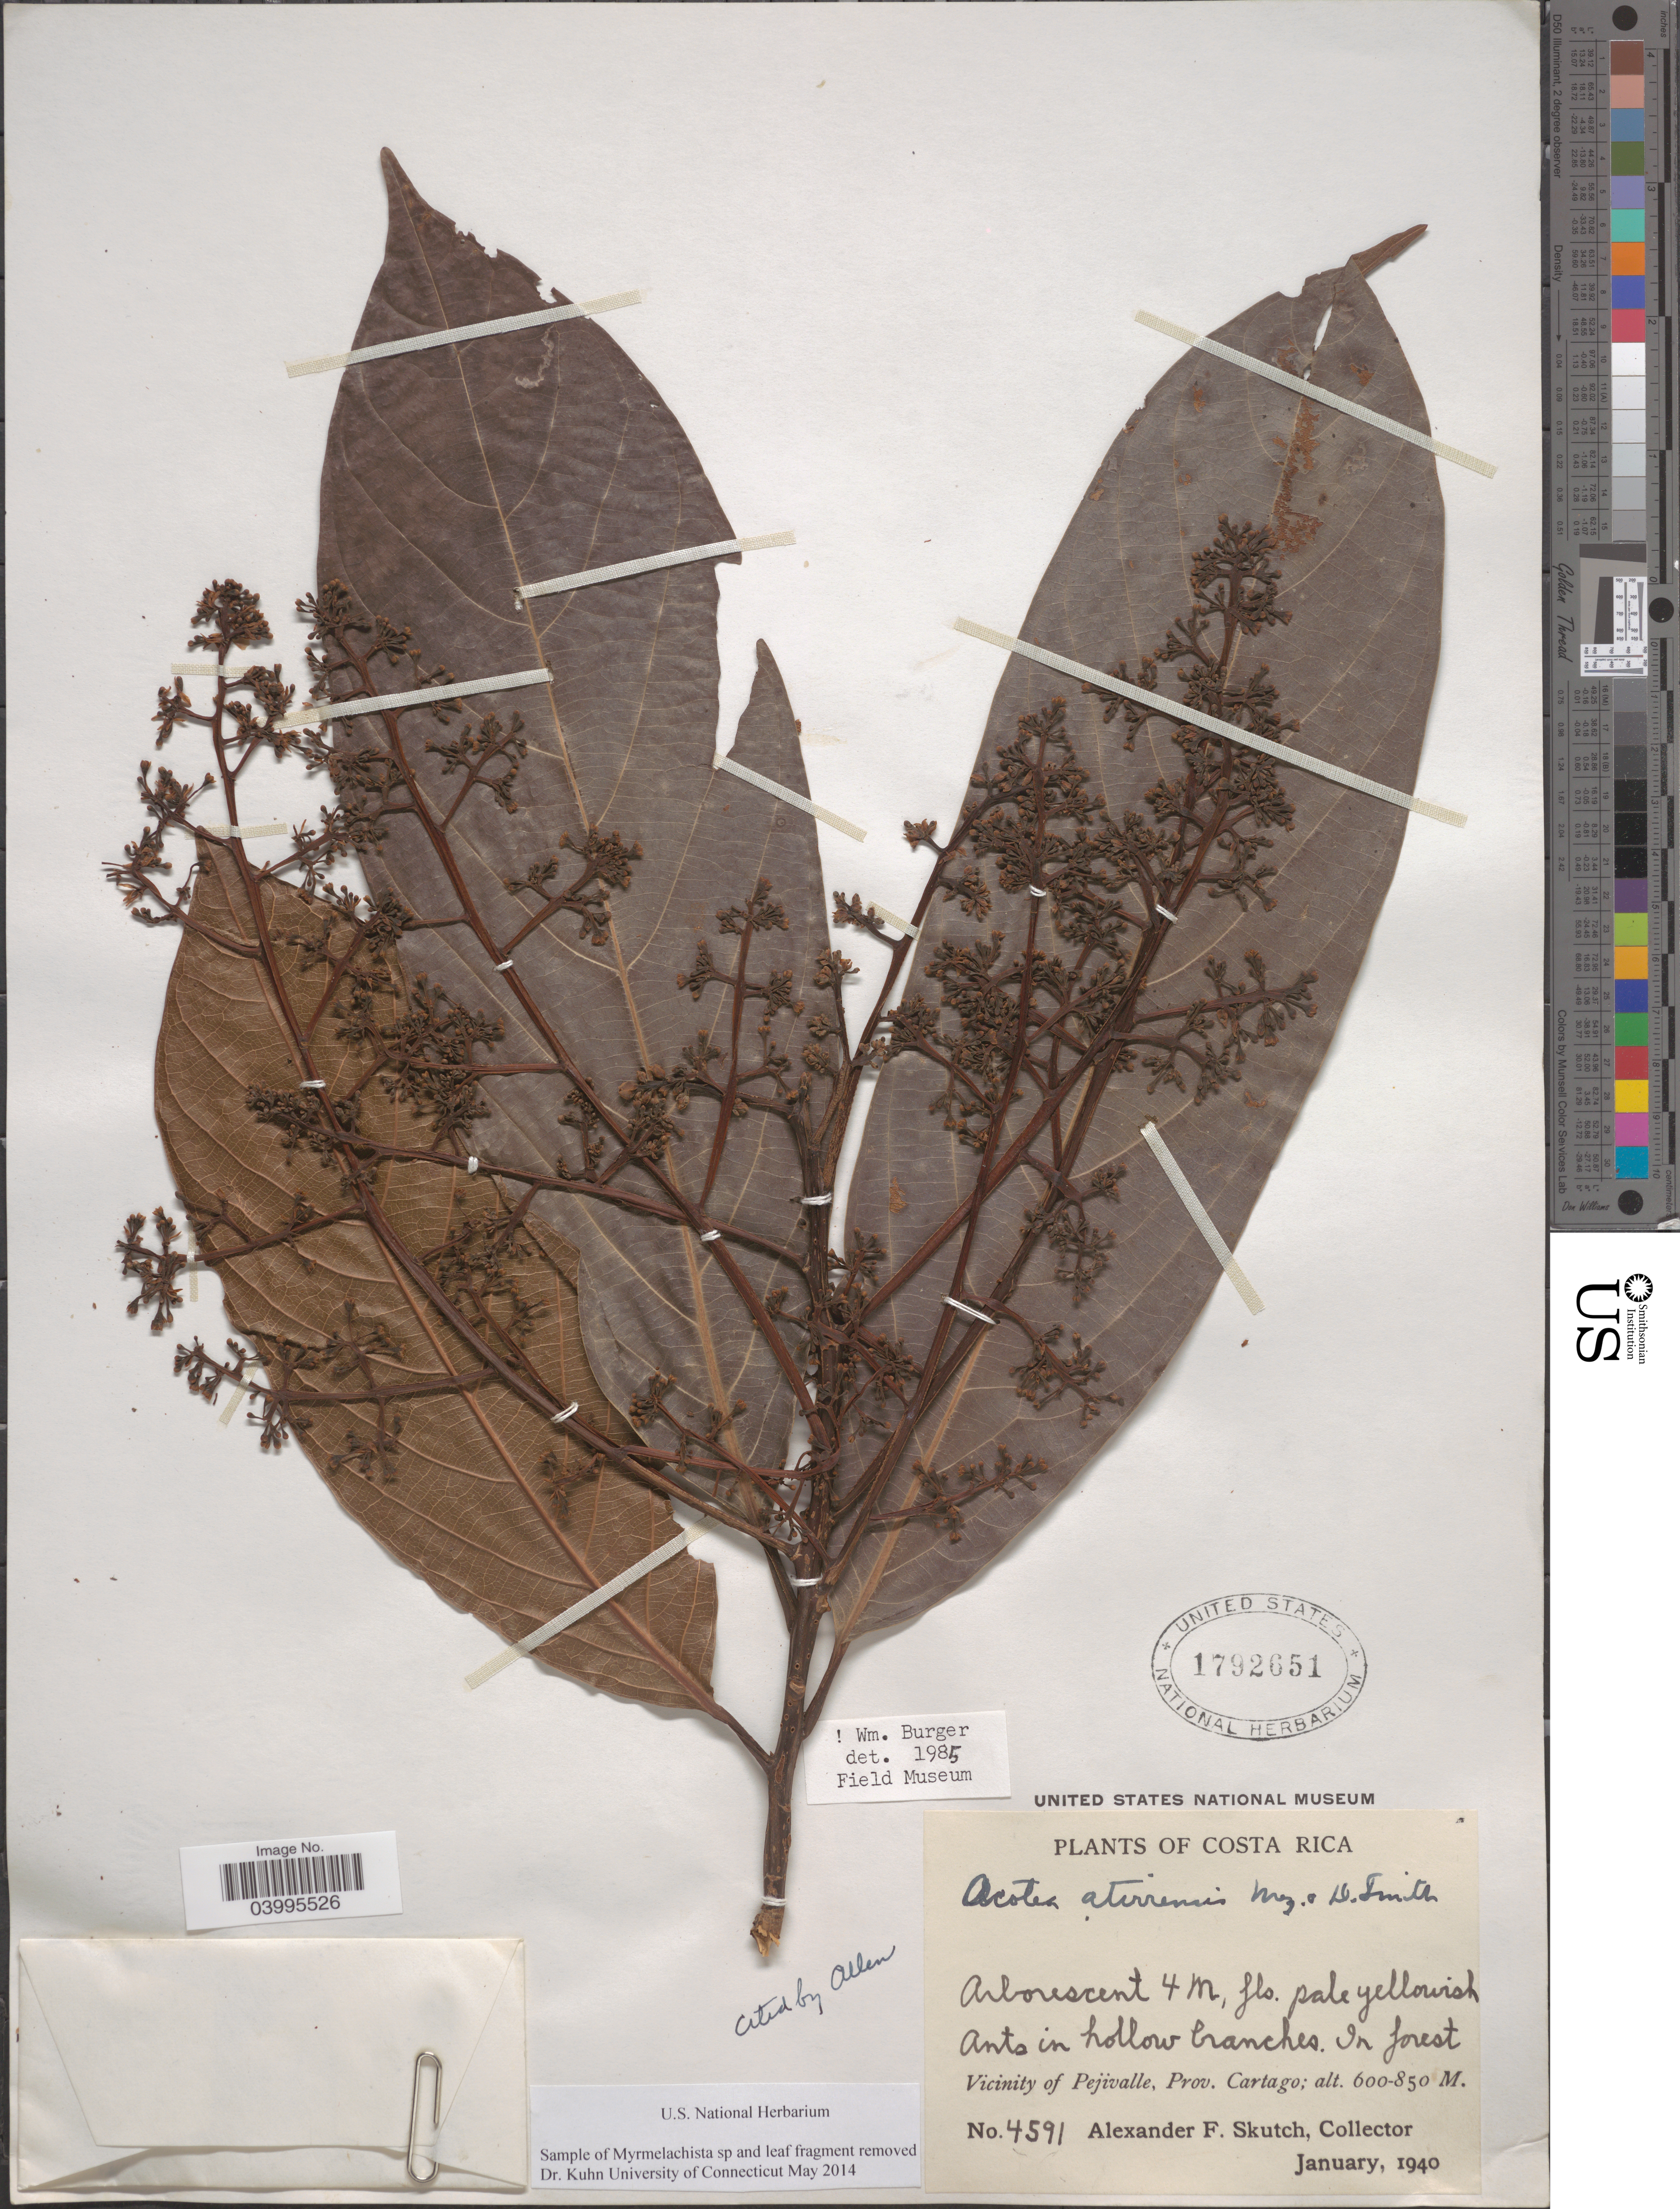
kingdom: Plantae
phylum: Tracheophyta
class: Magnoliopsida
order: Laurales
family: Lauraceae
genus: Ocotea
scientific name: Ocotea atirrensis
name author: Mez & Donn. Sm.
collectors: A. F. Skutch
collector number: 4591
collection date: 1940-01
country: Costa Rica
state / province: Cartago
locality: Vicinity of Pejivalle.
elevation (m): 600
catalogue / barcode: US 1792651